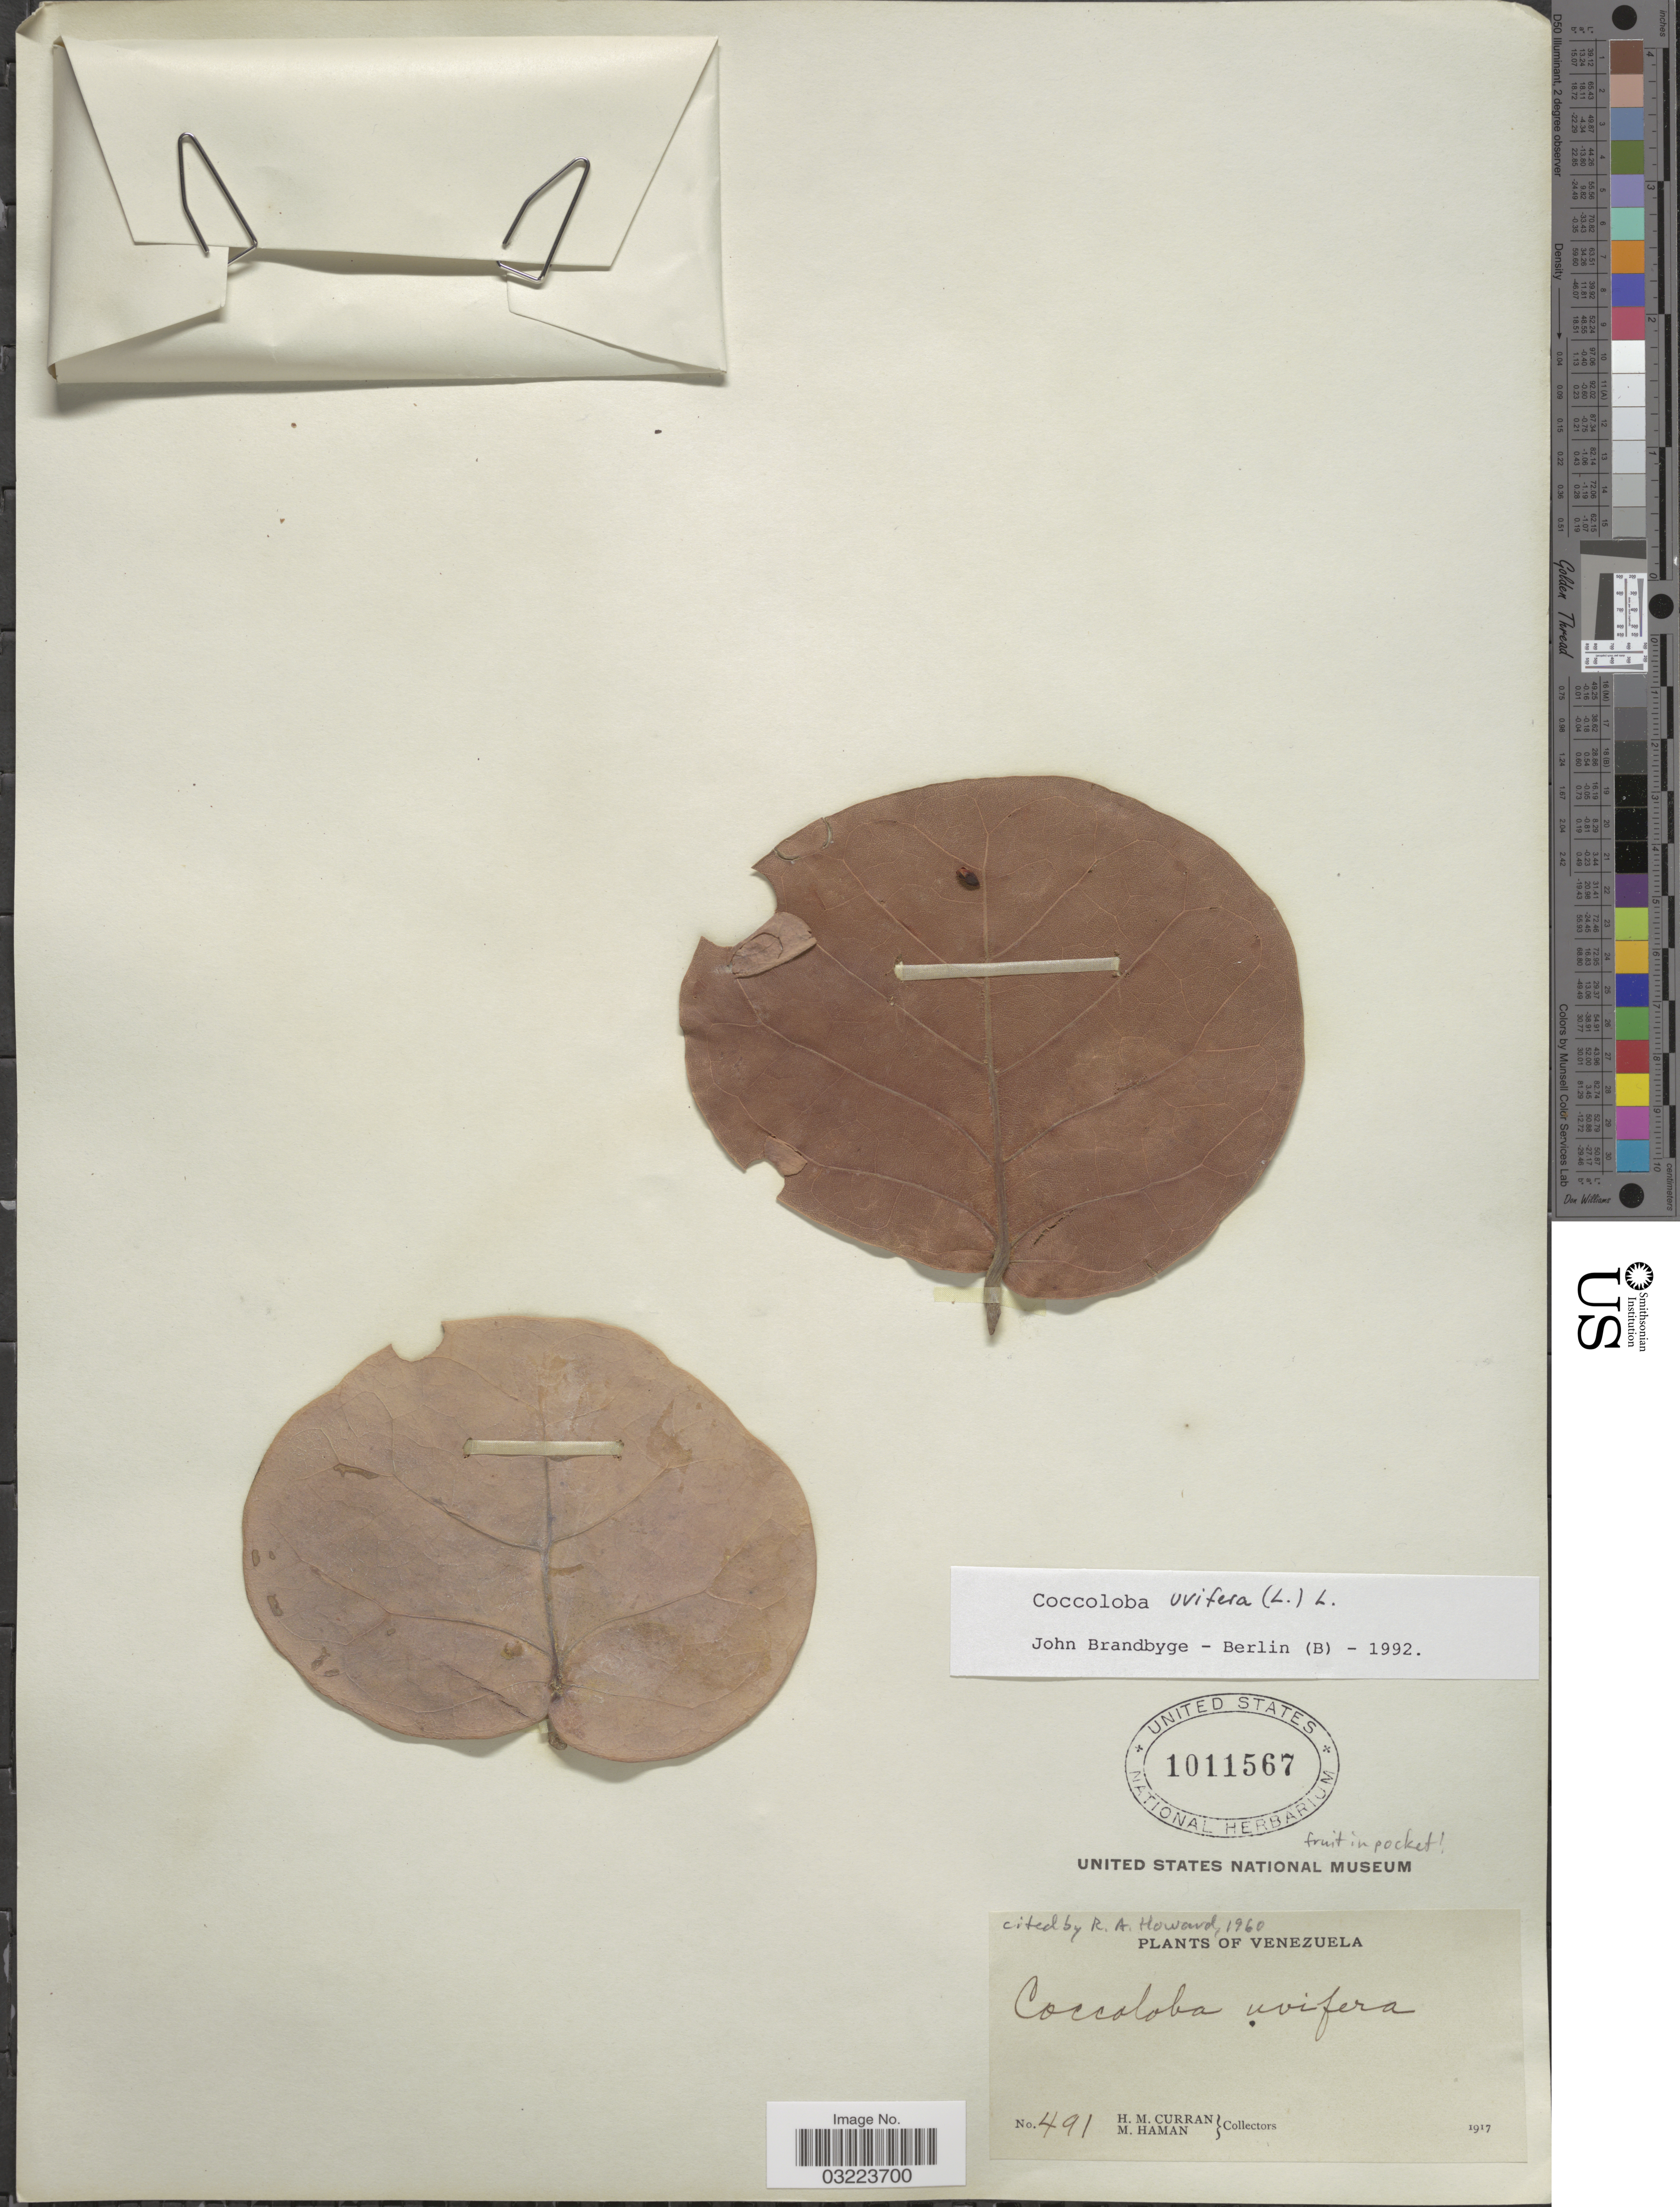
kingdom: Plantae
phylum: Tracheophyta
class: Magnoliopsida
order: Caryophyllales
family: Polygonaceae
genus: Coccoloba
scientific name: Coccoloba uvifera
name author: L.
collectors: H. M. Curran & M. Haman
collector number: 491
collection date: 1917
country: Venezuela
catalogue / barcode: US 1011567